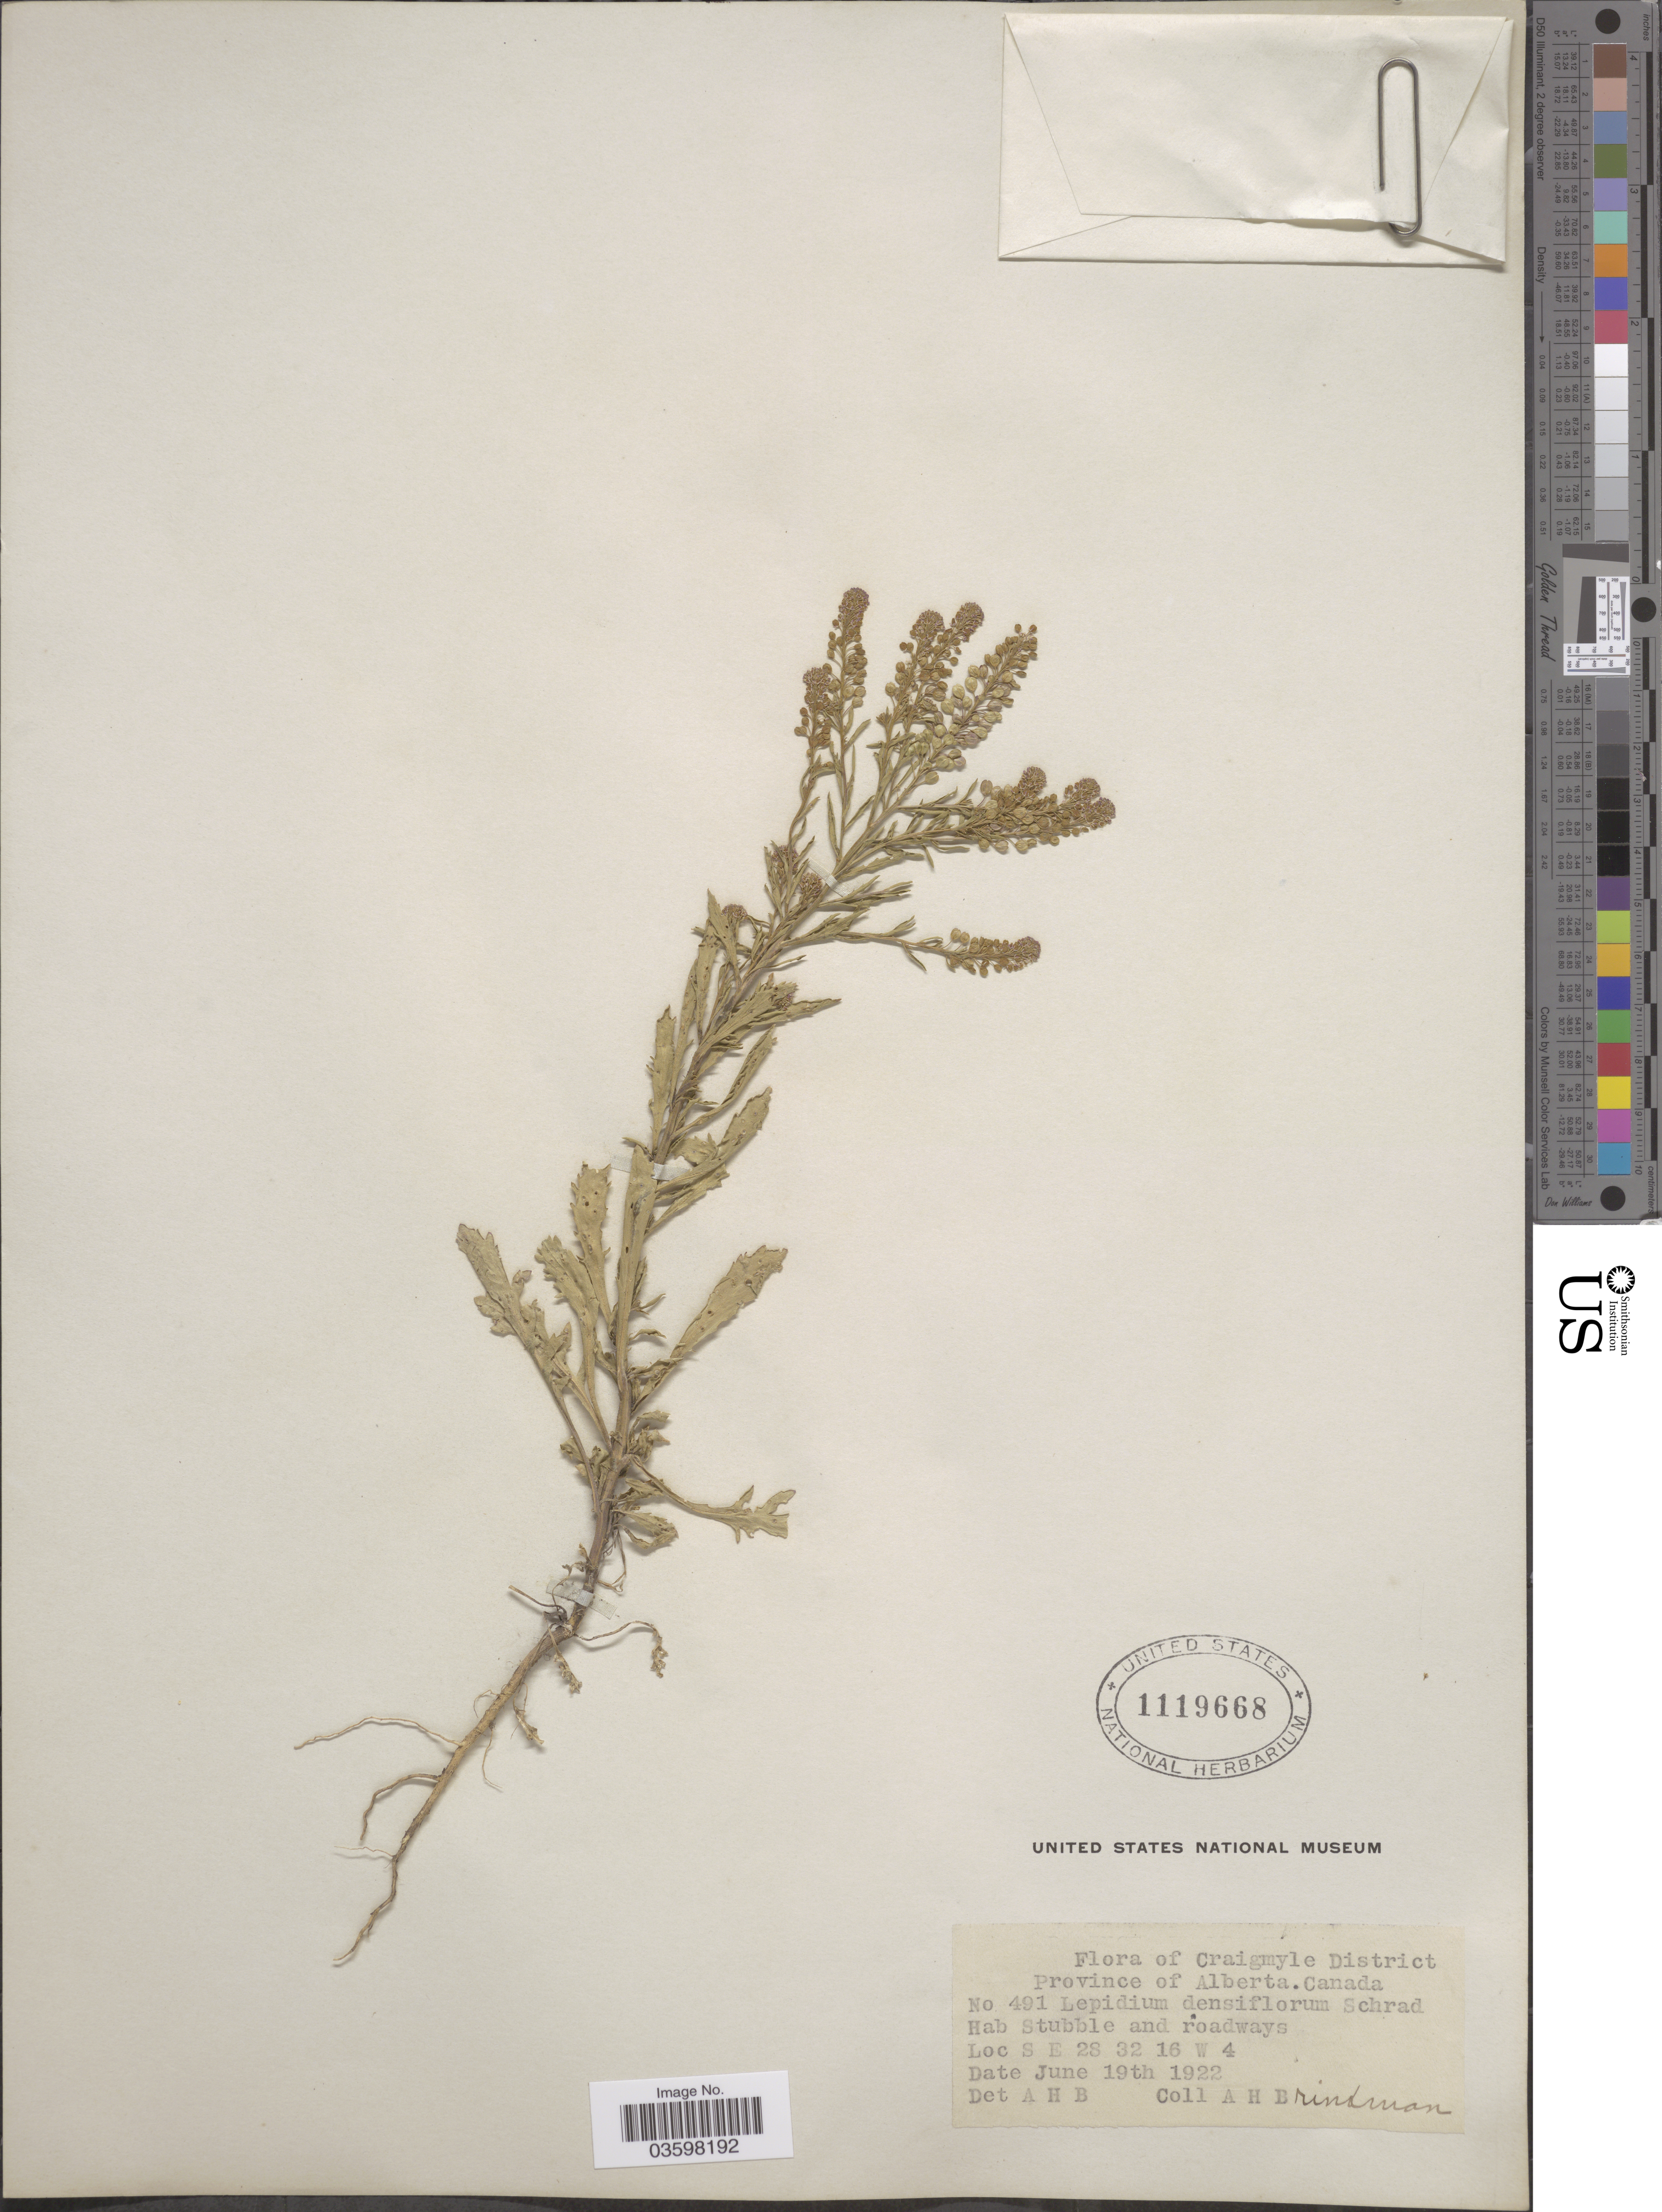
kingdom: Plantae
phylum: Tracheophyta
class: Magnoliopsida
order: Brassicales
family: Brassicaceae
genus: Lepidium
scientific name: Lepidium densiflorum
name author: Schrad.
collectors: A. Brinkman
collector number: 491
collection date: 1922-06-19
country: Canada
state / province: Alberta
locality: Craigmyle District. S E 28 32 16 W 4.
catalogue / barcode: US 1119668